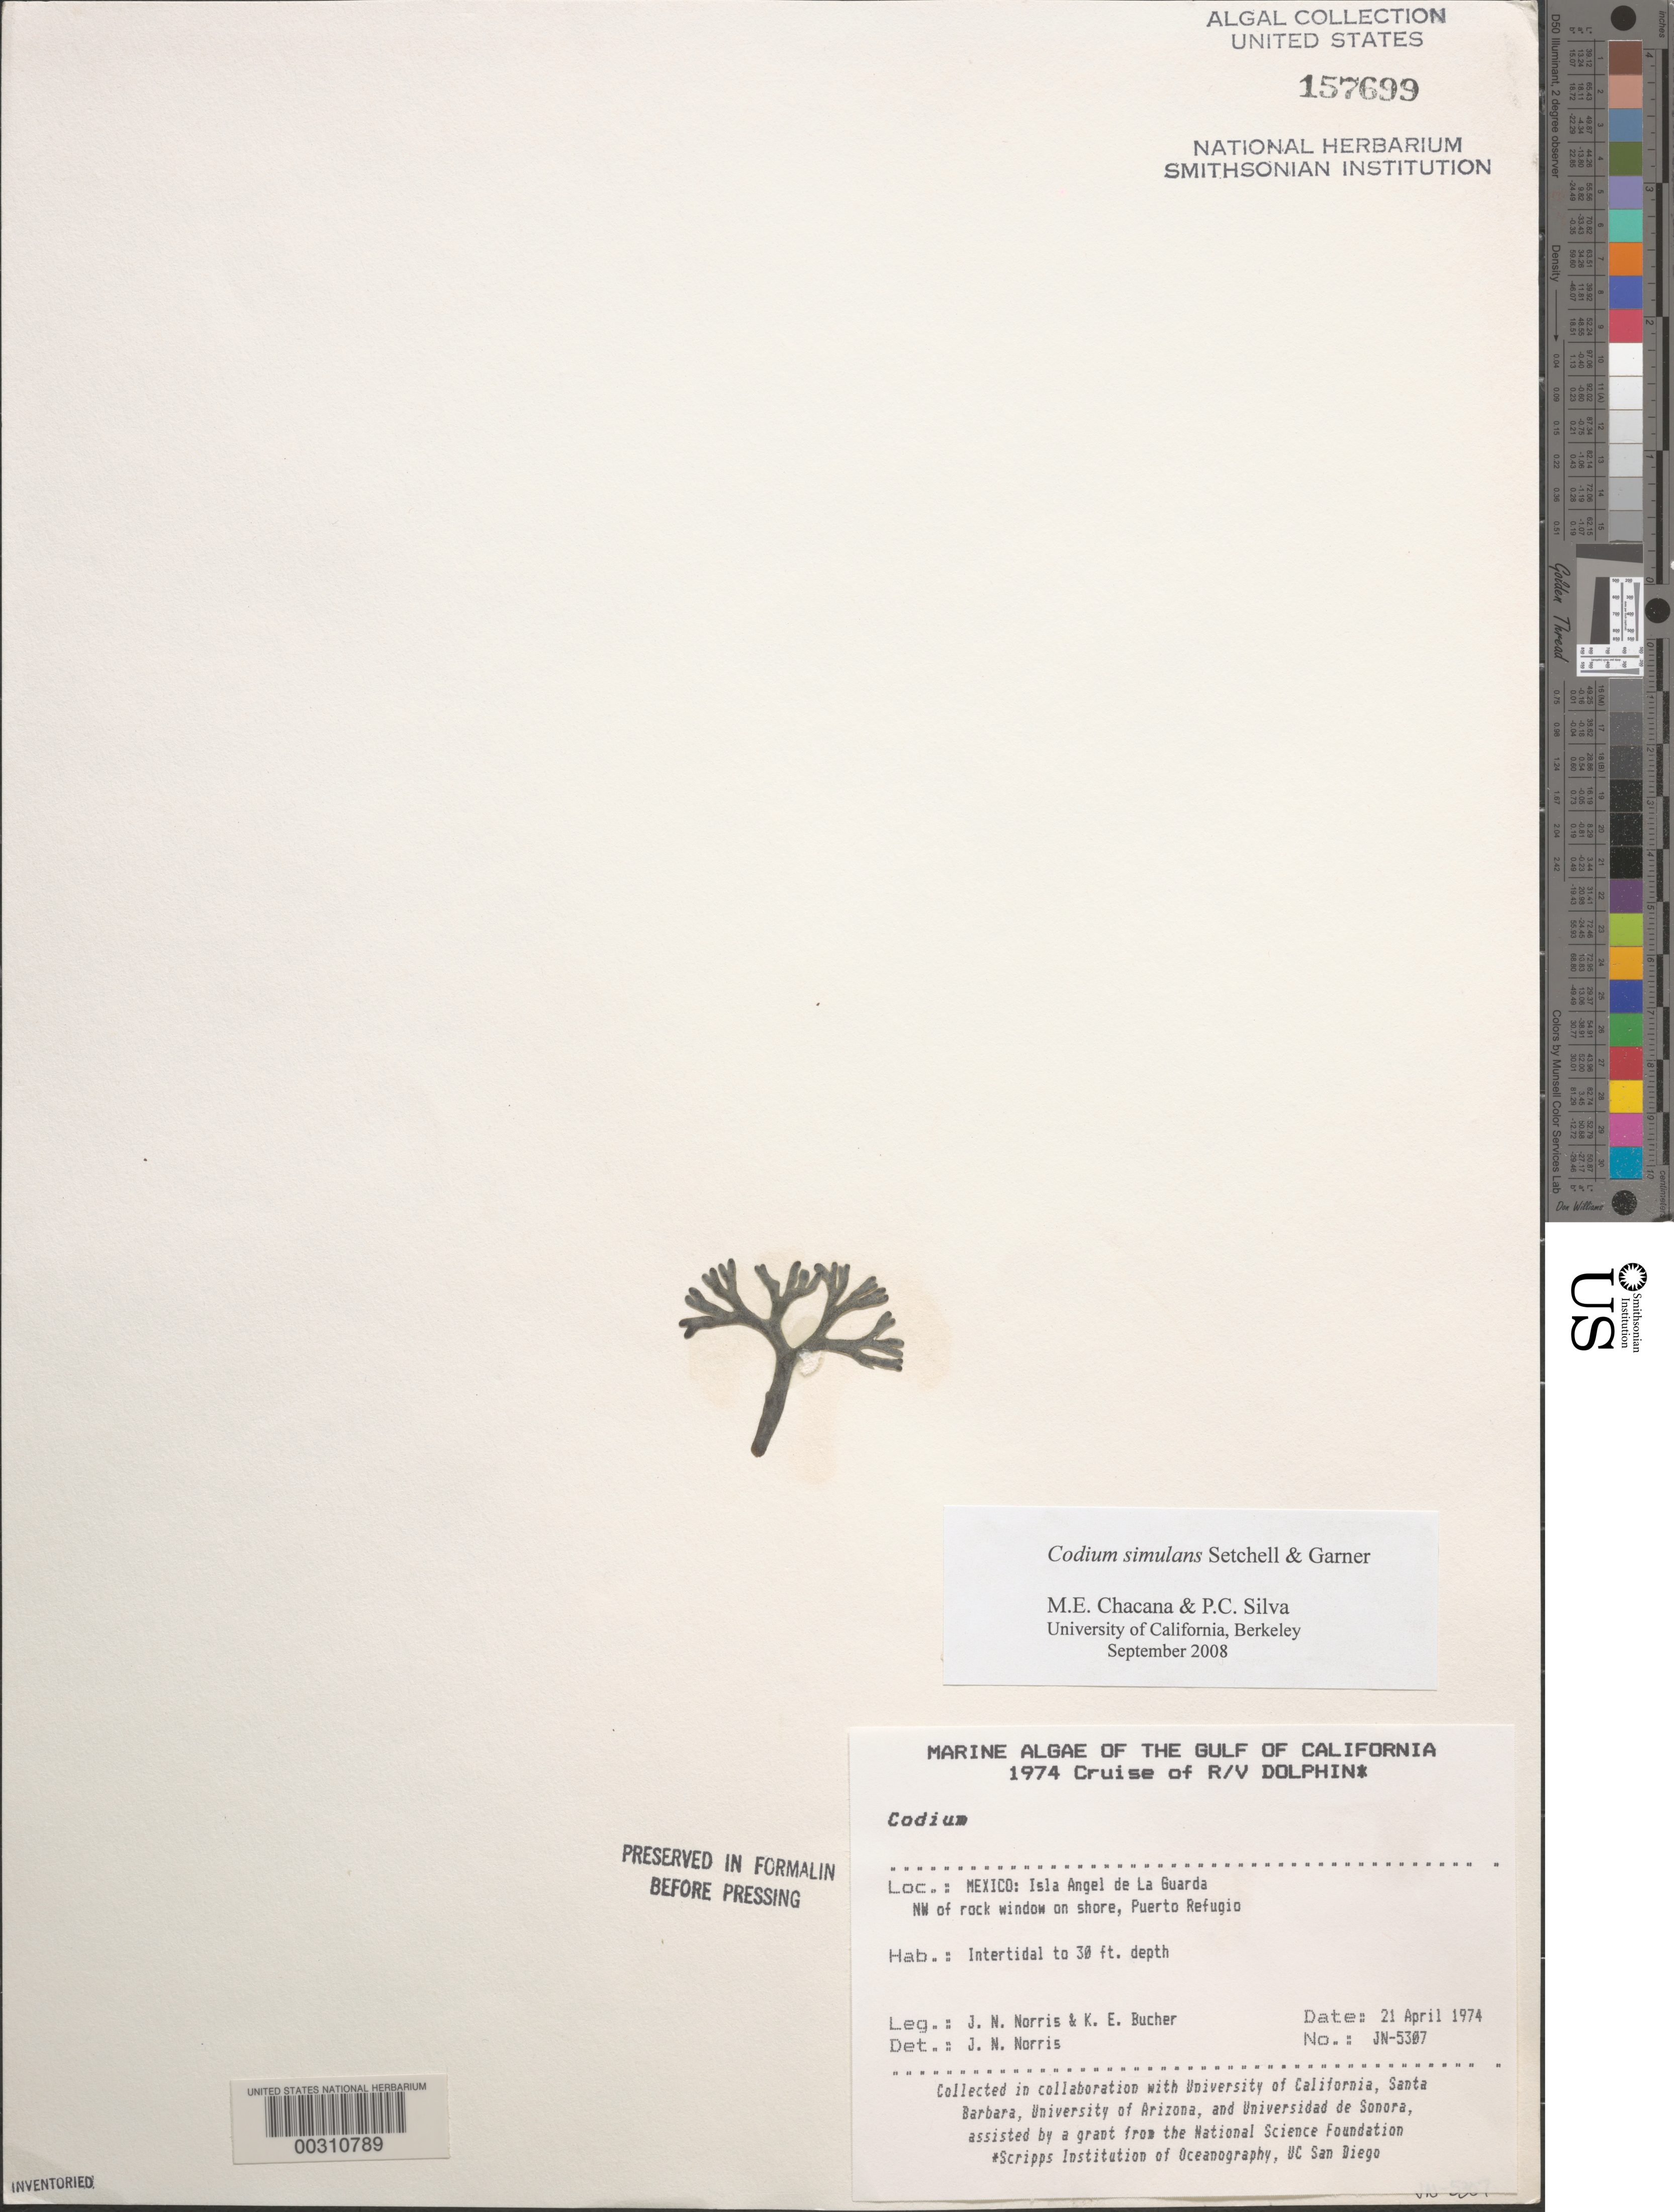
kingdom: Plantae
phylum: Chlorophyta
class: Ulvophyceae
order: Bryopsidales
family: Codiaceae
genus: Codium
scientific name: Codium simulans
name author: Setch. & N.L. Gardner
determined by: Chacana, M. E.; Silva, P. C.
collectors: J. N. Norris & K. E. Bucher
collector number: JN-5307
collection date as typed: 21 Apr 1974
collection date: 1974-04-21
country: Mexico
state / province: Baja California Norte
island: Isla Angel de la Guarda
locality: Puerto Refugio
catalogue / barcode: US 157699